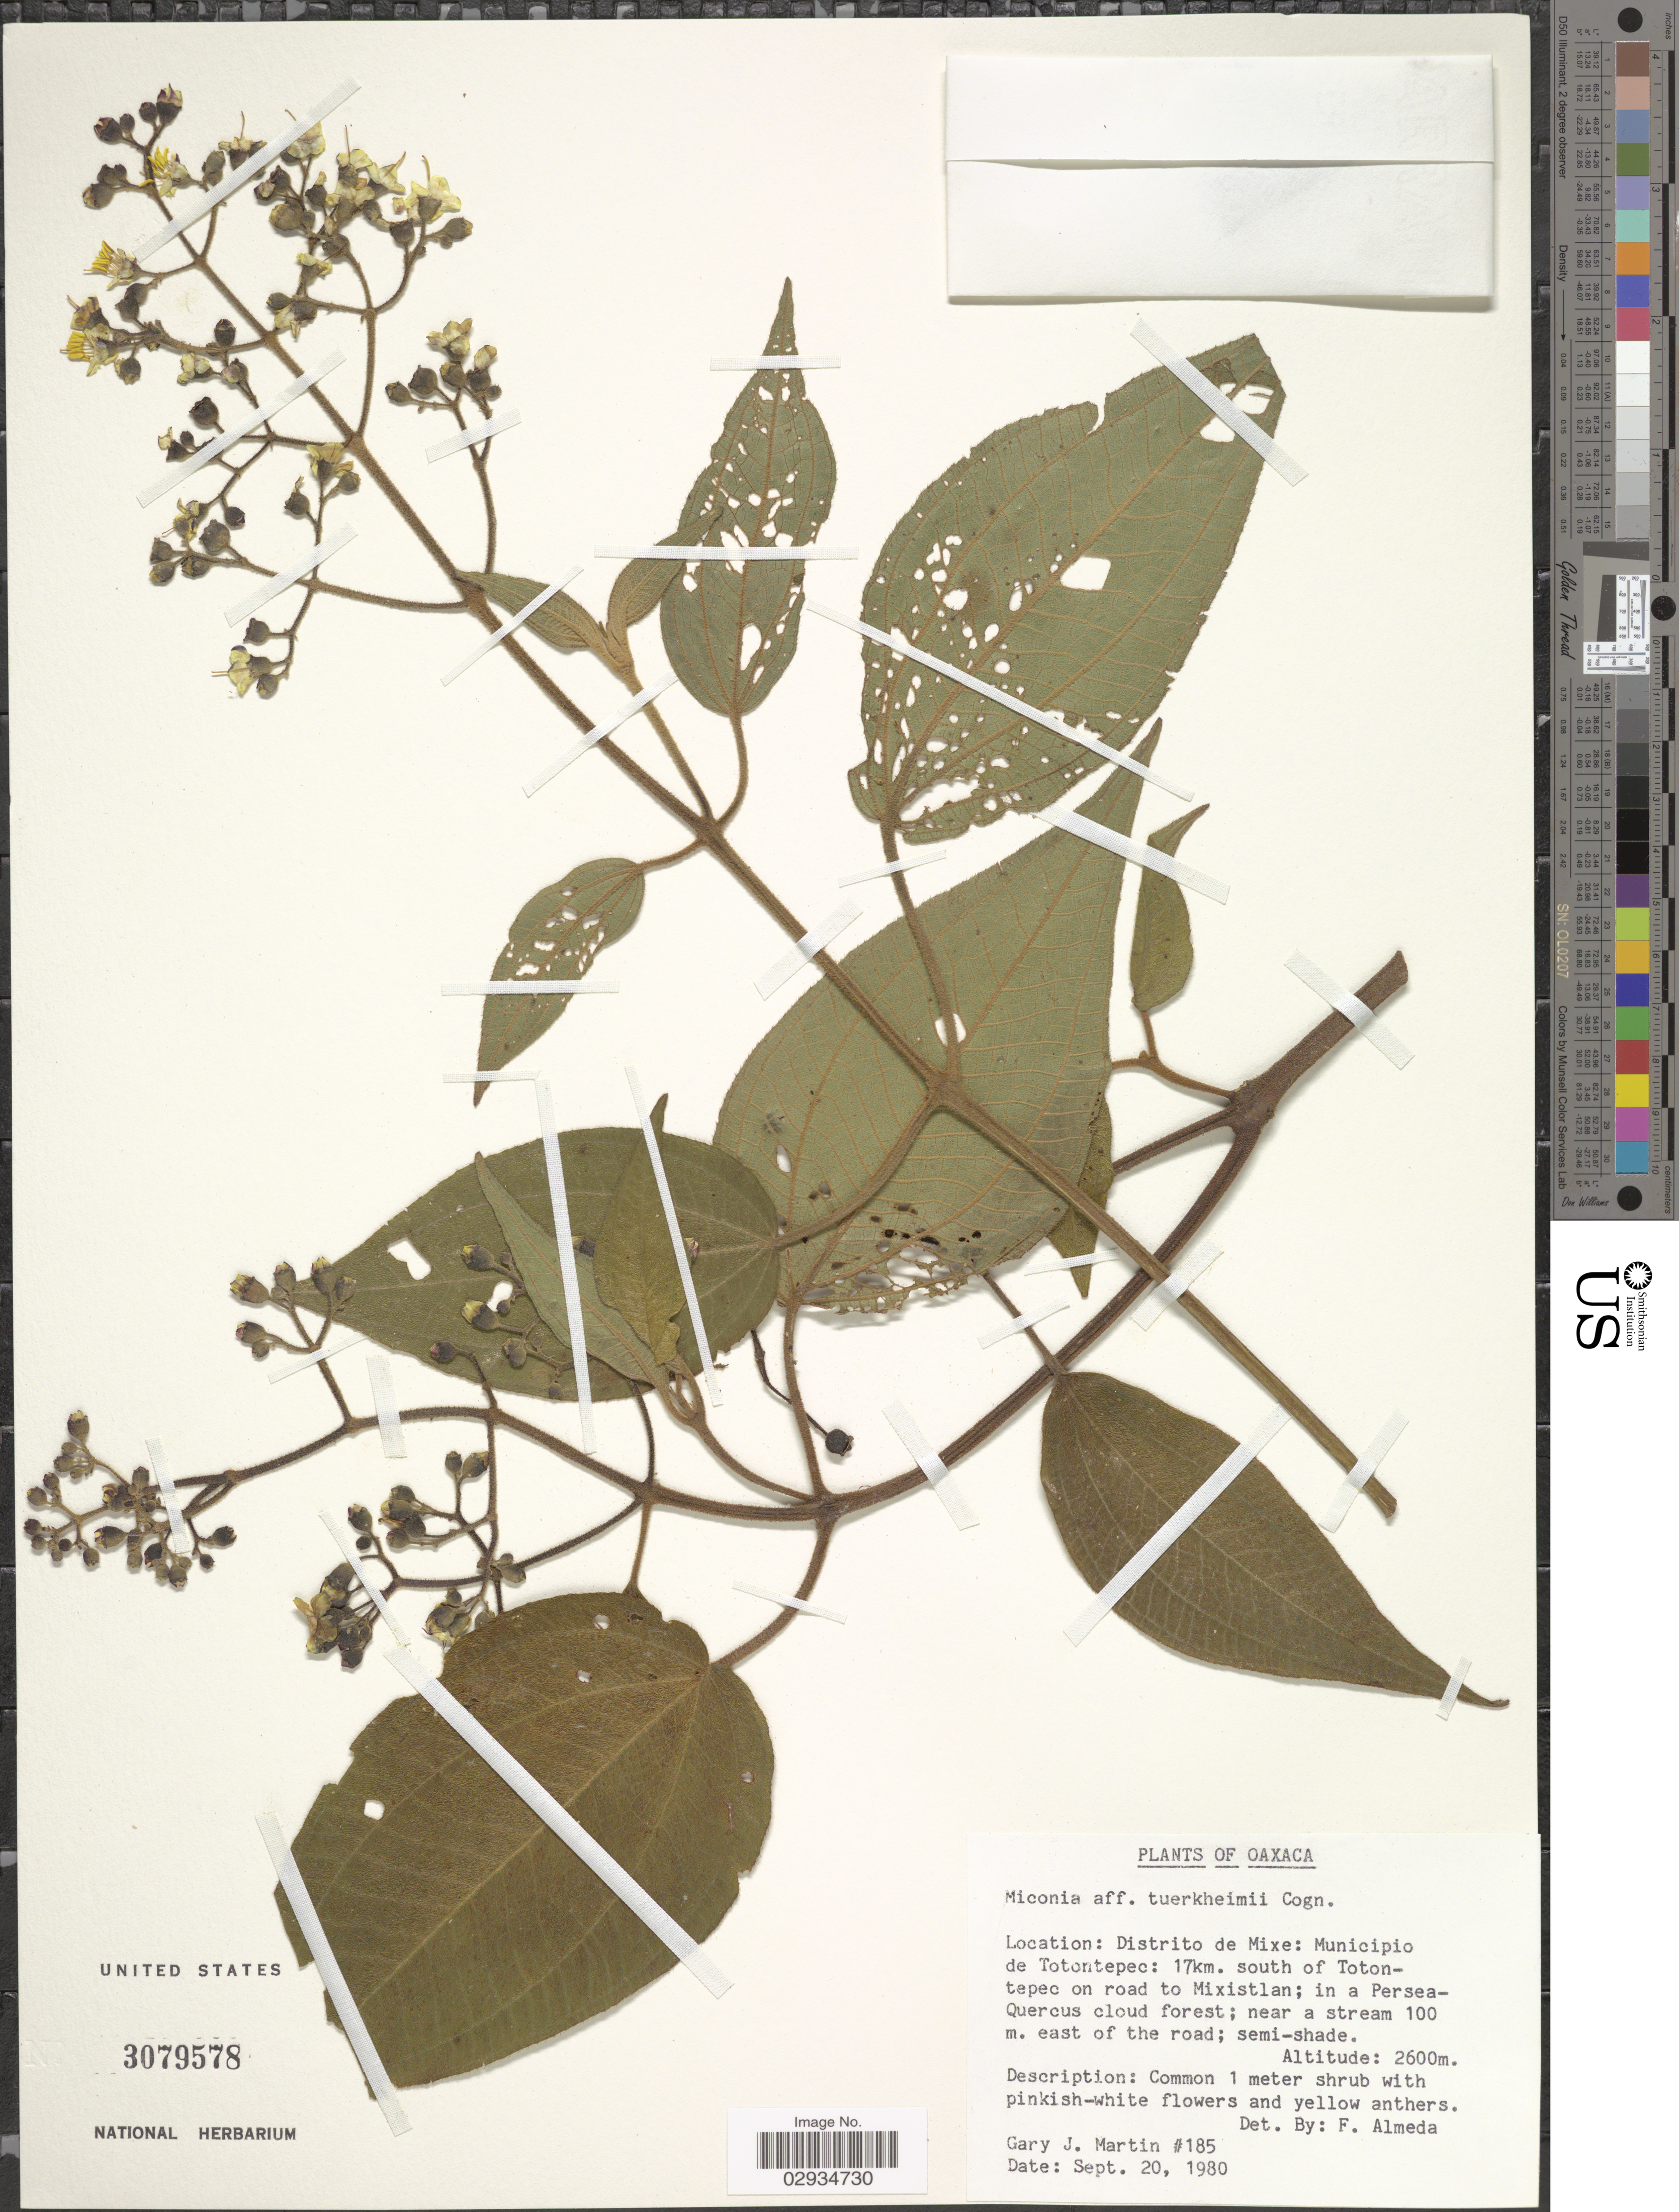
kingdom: Plantae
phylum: Tracheophyta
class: Magnoliopsida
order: Myrtales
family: Melastomataceae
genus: Miconia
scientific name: Miconia tuerckheimii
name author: Cogn. in Donn. Sm.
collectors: G. J. Martin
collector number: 185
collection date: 1980-09-20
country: Mexico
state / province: Oaxaca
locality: Distrito de Mixe: Municipio de Totontepec; 17km. south of Totontepec on road to Mixistlan; in a Persea-Quercus cloud forest; near a stream 100 m. east of the road.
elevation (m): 2600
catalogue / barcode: US 3079578